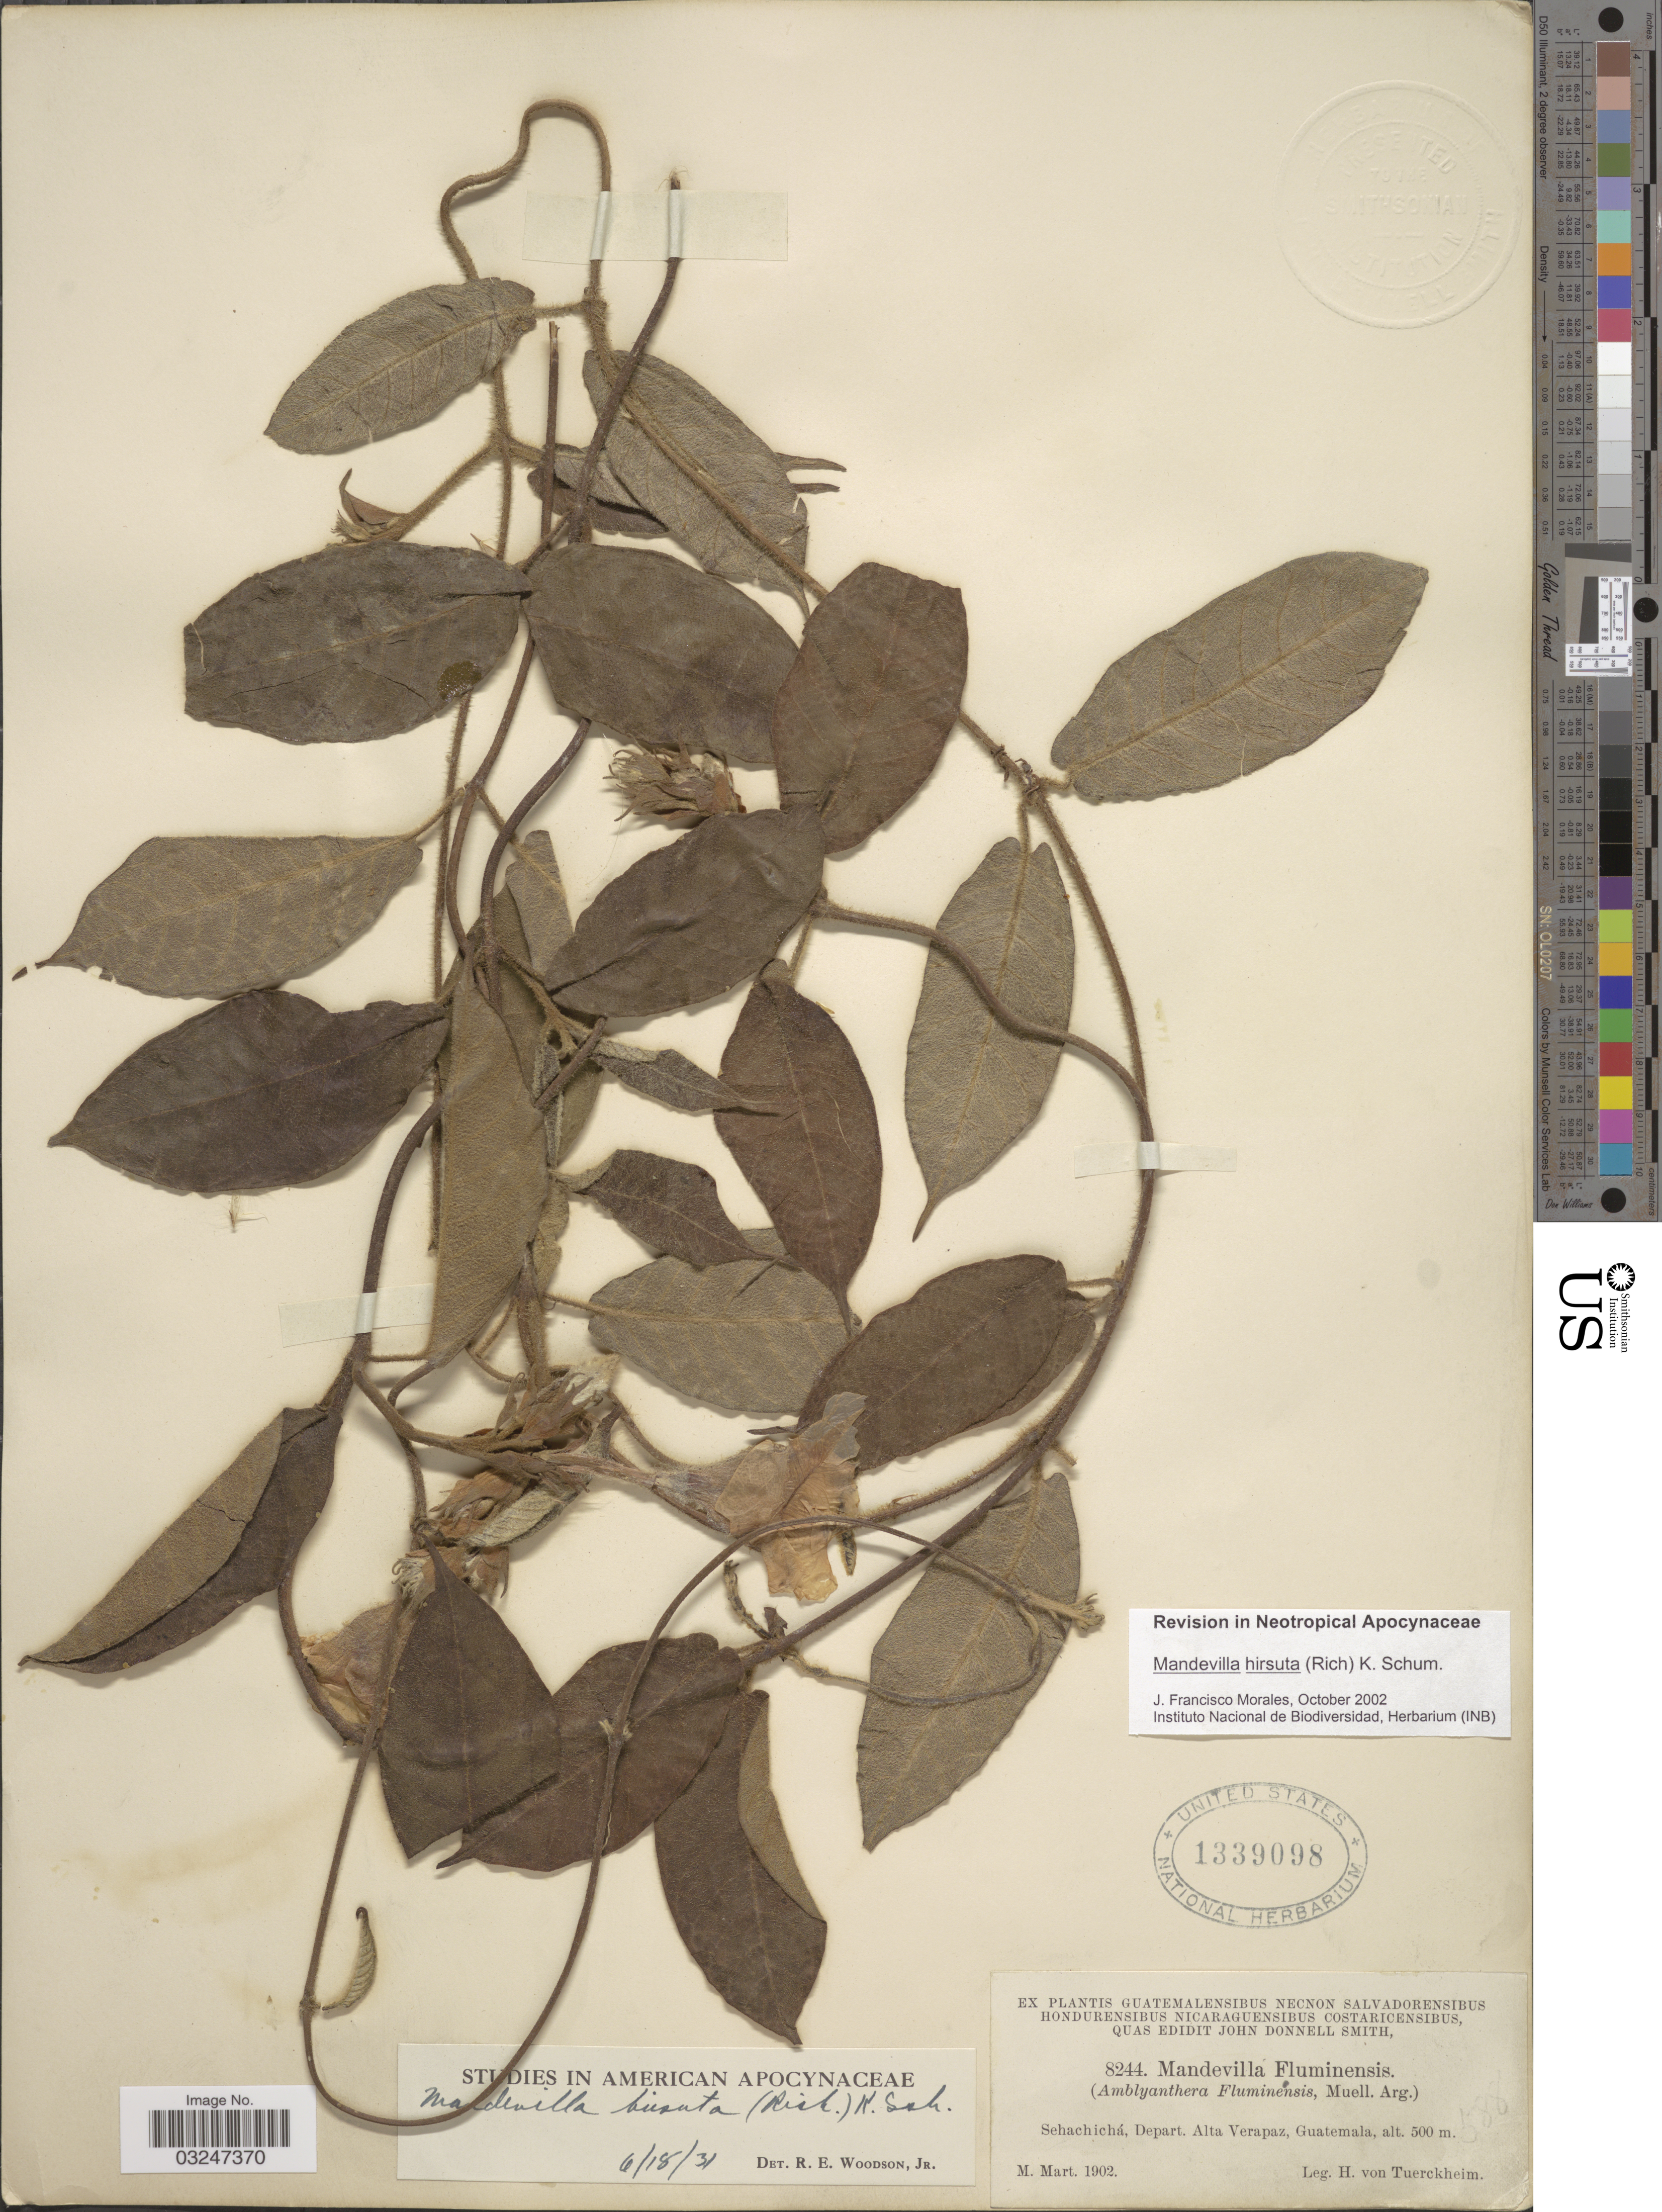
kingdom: Plantae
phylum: Tracheophyta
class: Magnoliopsida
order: Gentianales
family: Apocynaceae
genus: Mandevilla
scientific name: Mandevilla hirsuta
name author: (Rich.) K. Schum.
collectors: H. von Tuerckheim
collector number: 8244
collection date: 1902-03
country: Guatemala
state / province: Alta Verapaz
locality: Sehachichá, Depart. Alta Verapaz.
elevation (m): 500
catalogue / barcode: US 1339098